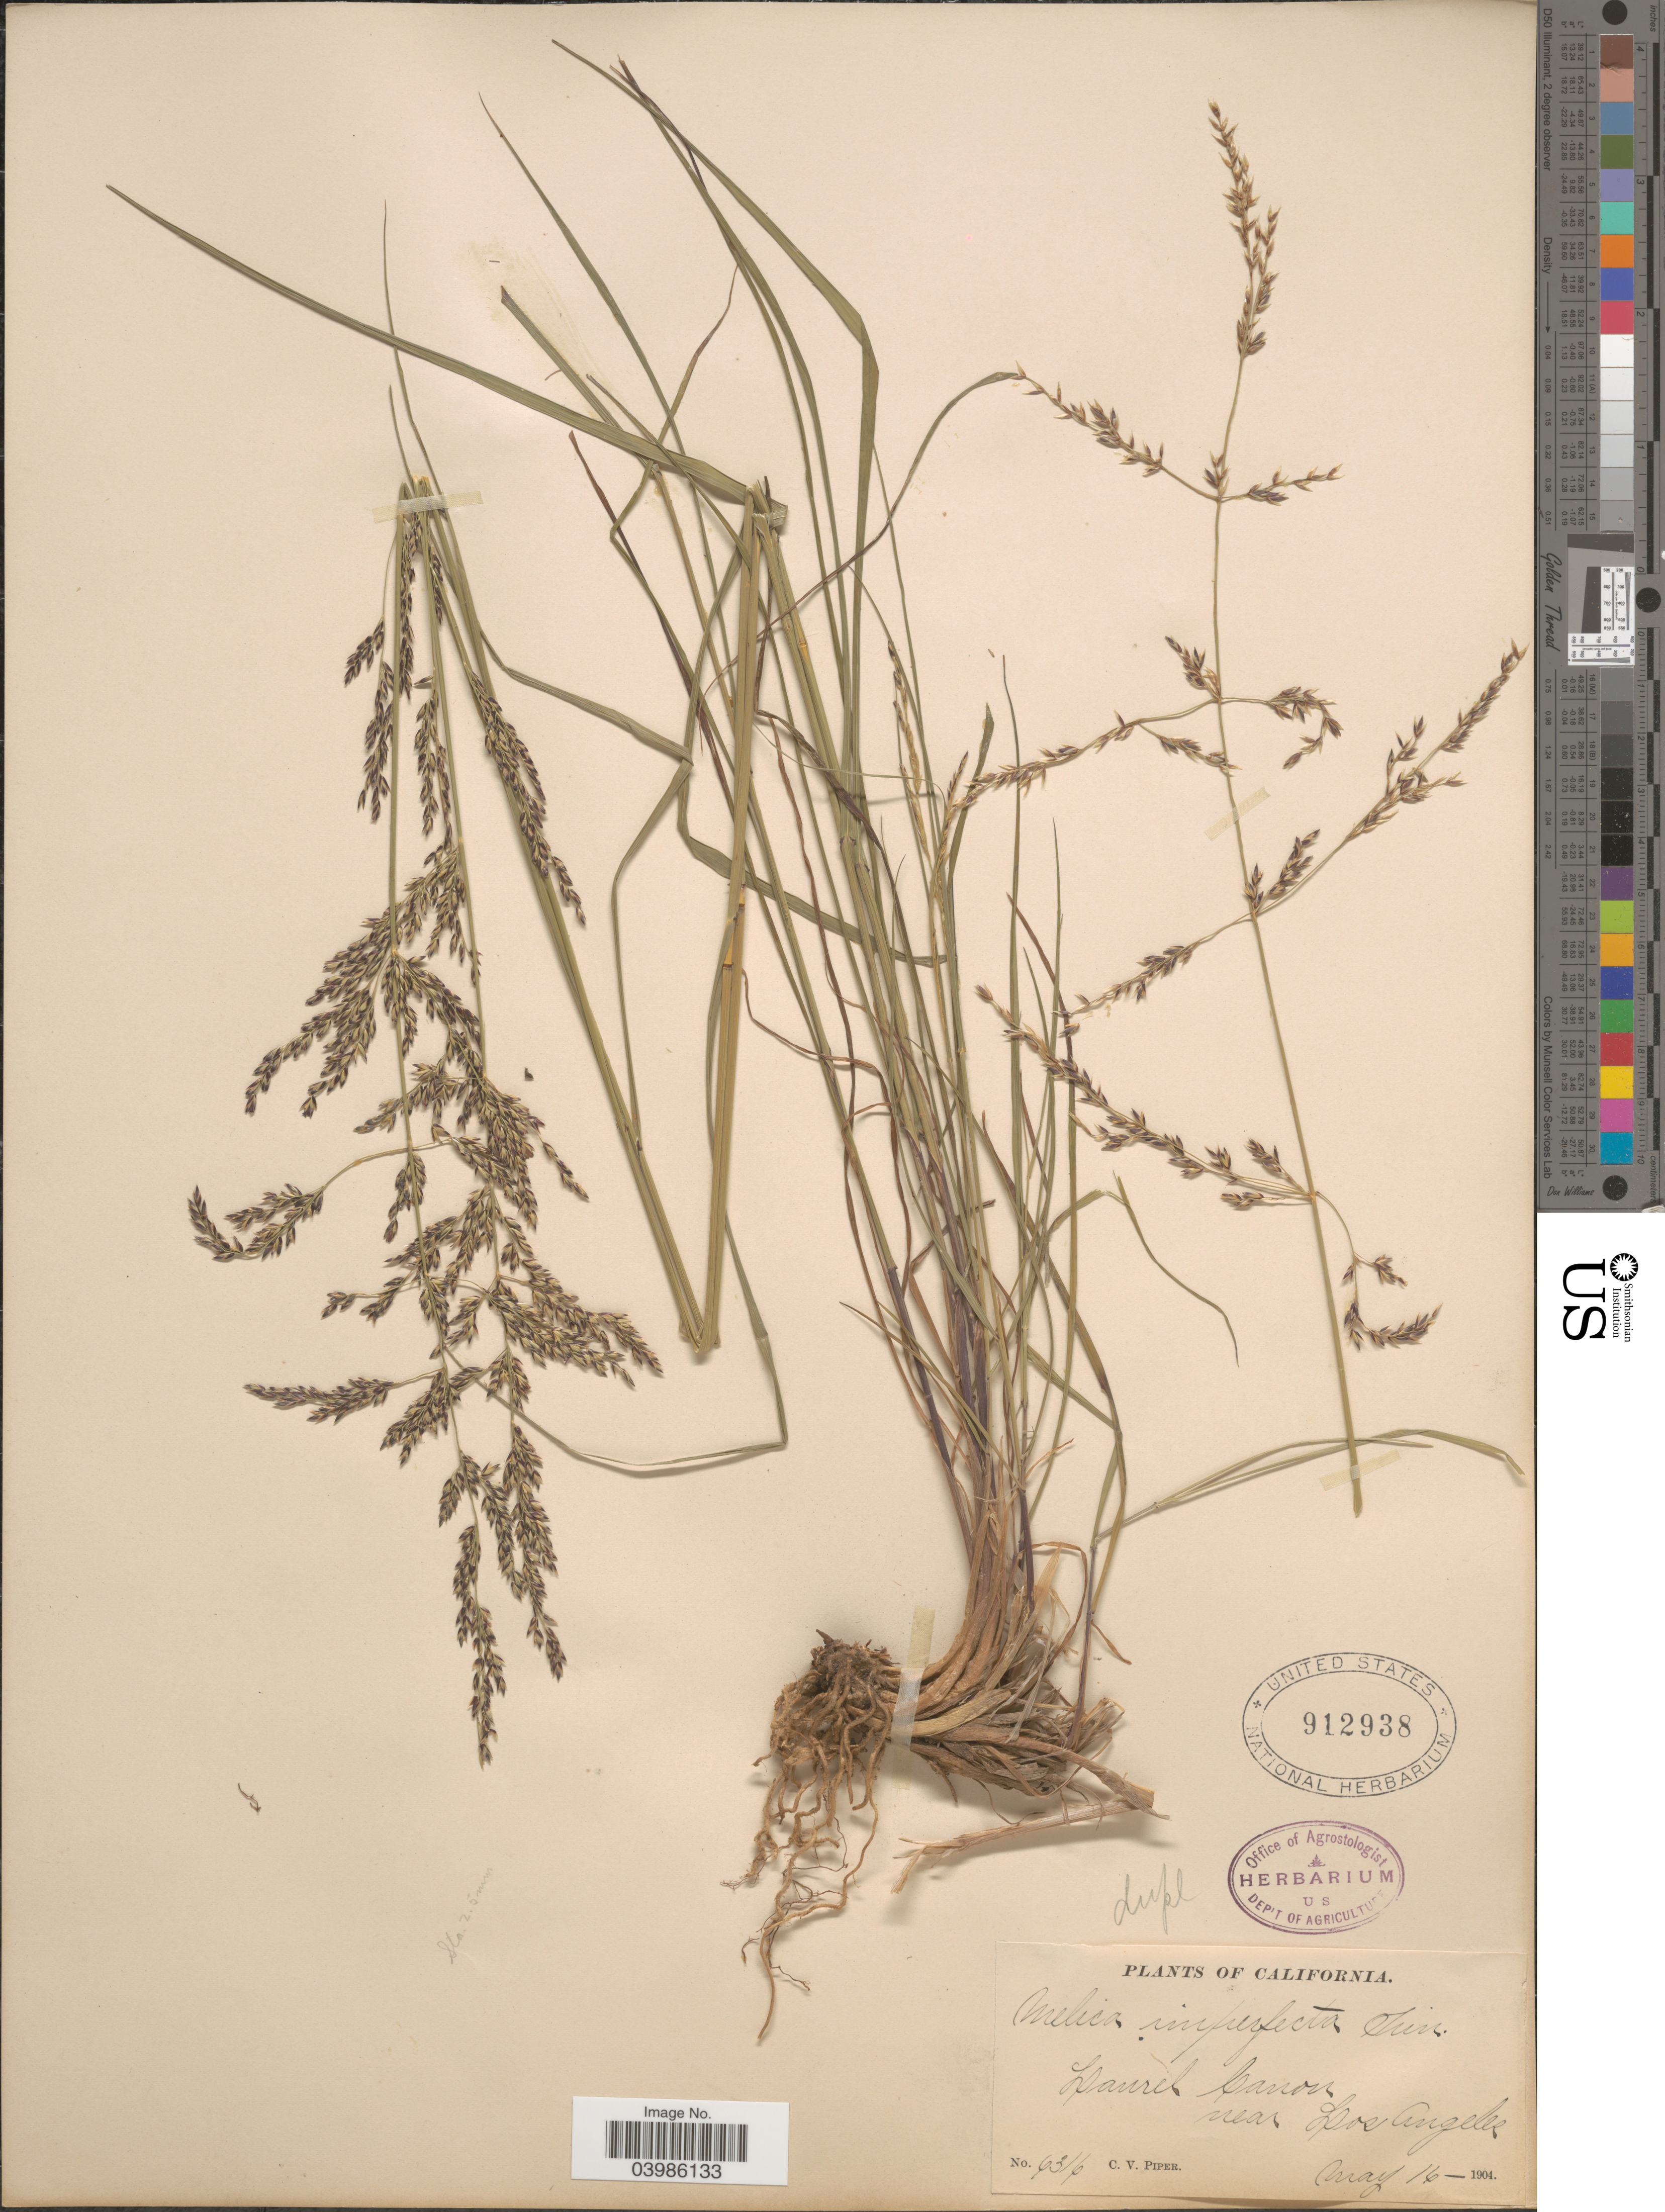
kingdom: Plantae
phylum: Tracheophyta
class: Liliopsida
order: Poales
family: Poaceae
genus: Melica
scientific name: Melica imperfecta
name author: Trin.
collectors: C. V. Piper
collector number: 6316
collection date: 1904-05-16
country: United States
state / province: California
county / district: Los Angeles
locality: Laurel Canon near Los Angeles.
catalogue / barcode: US 912938